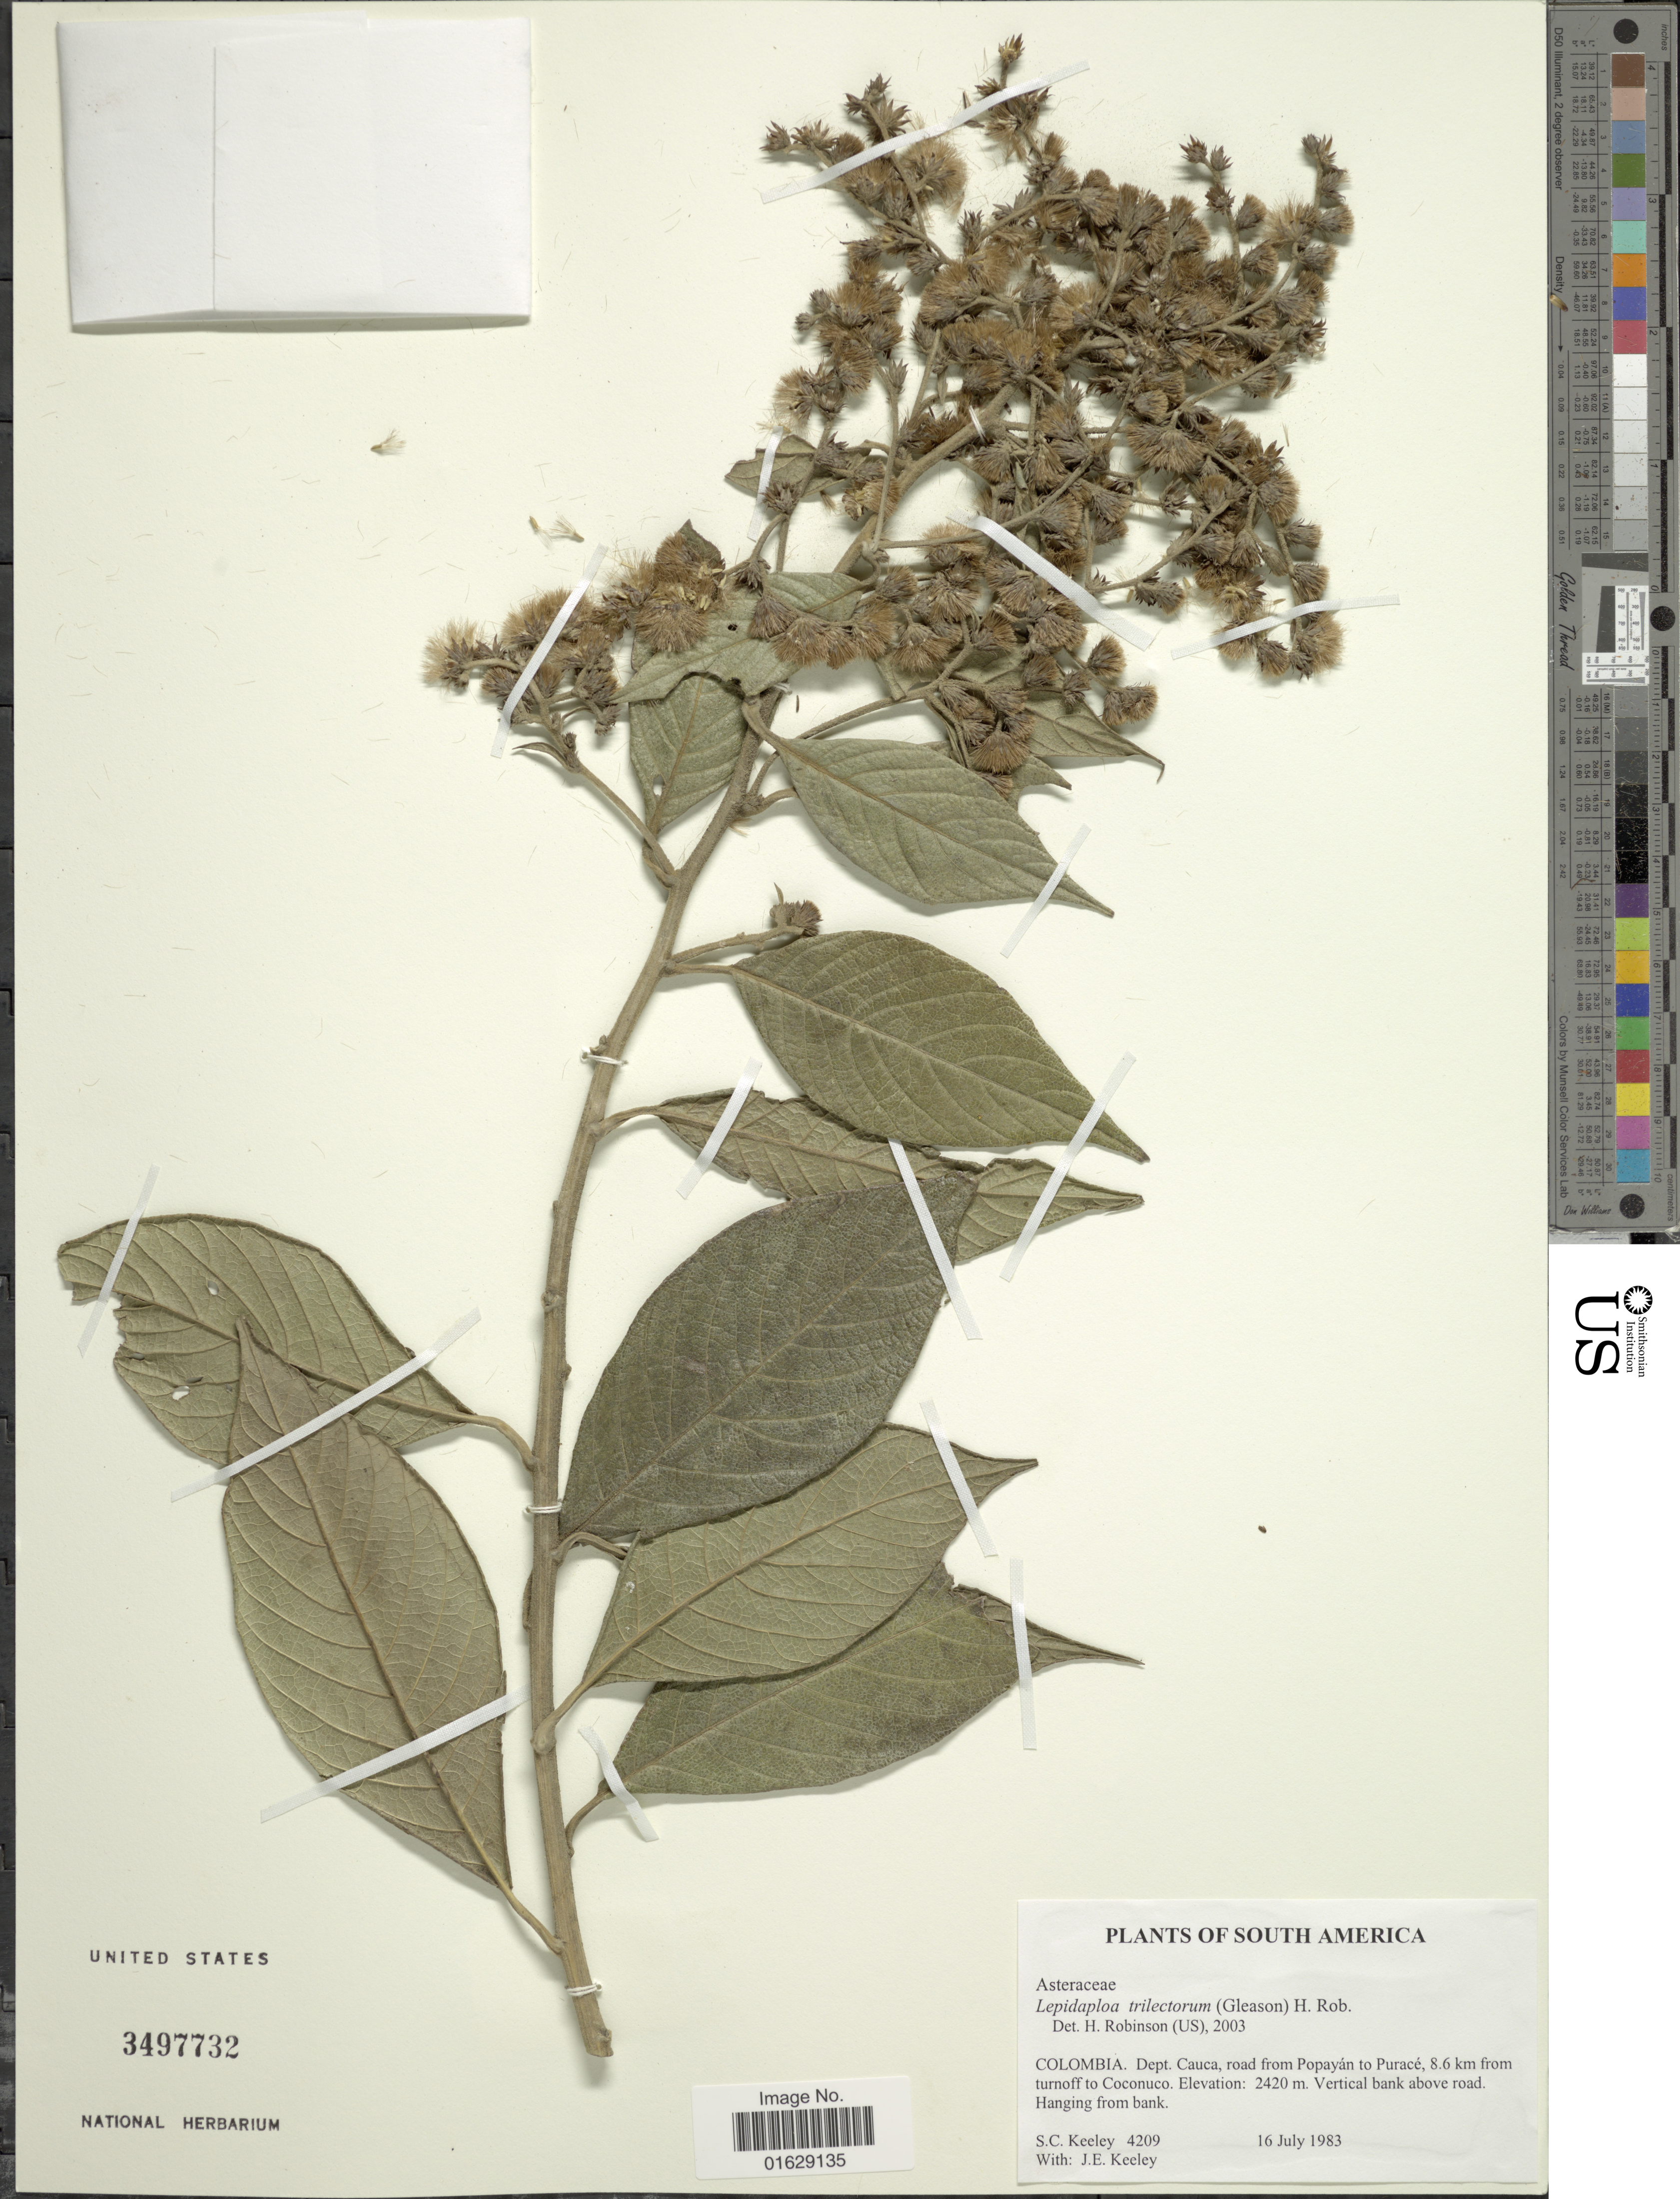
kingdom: Plantae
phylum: Tracheophyta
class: Magnoliopsida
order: Asterales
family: Asteraceae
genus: Lepidaploa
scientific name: Lepidaploa trilectorum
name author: (Gleason) H. Rob.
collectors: S. C. Keeley & J. E. Keeley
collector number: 4209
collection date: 1983-07-16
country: Colombia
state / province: Cauca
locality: road from Popayan to Purace, 8.6 km from turnoff to Coconuco. Vertical bank of road. Hanging from bank.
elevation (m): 2420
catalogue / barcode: US 3497732